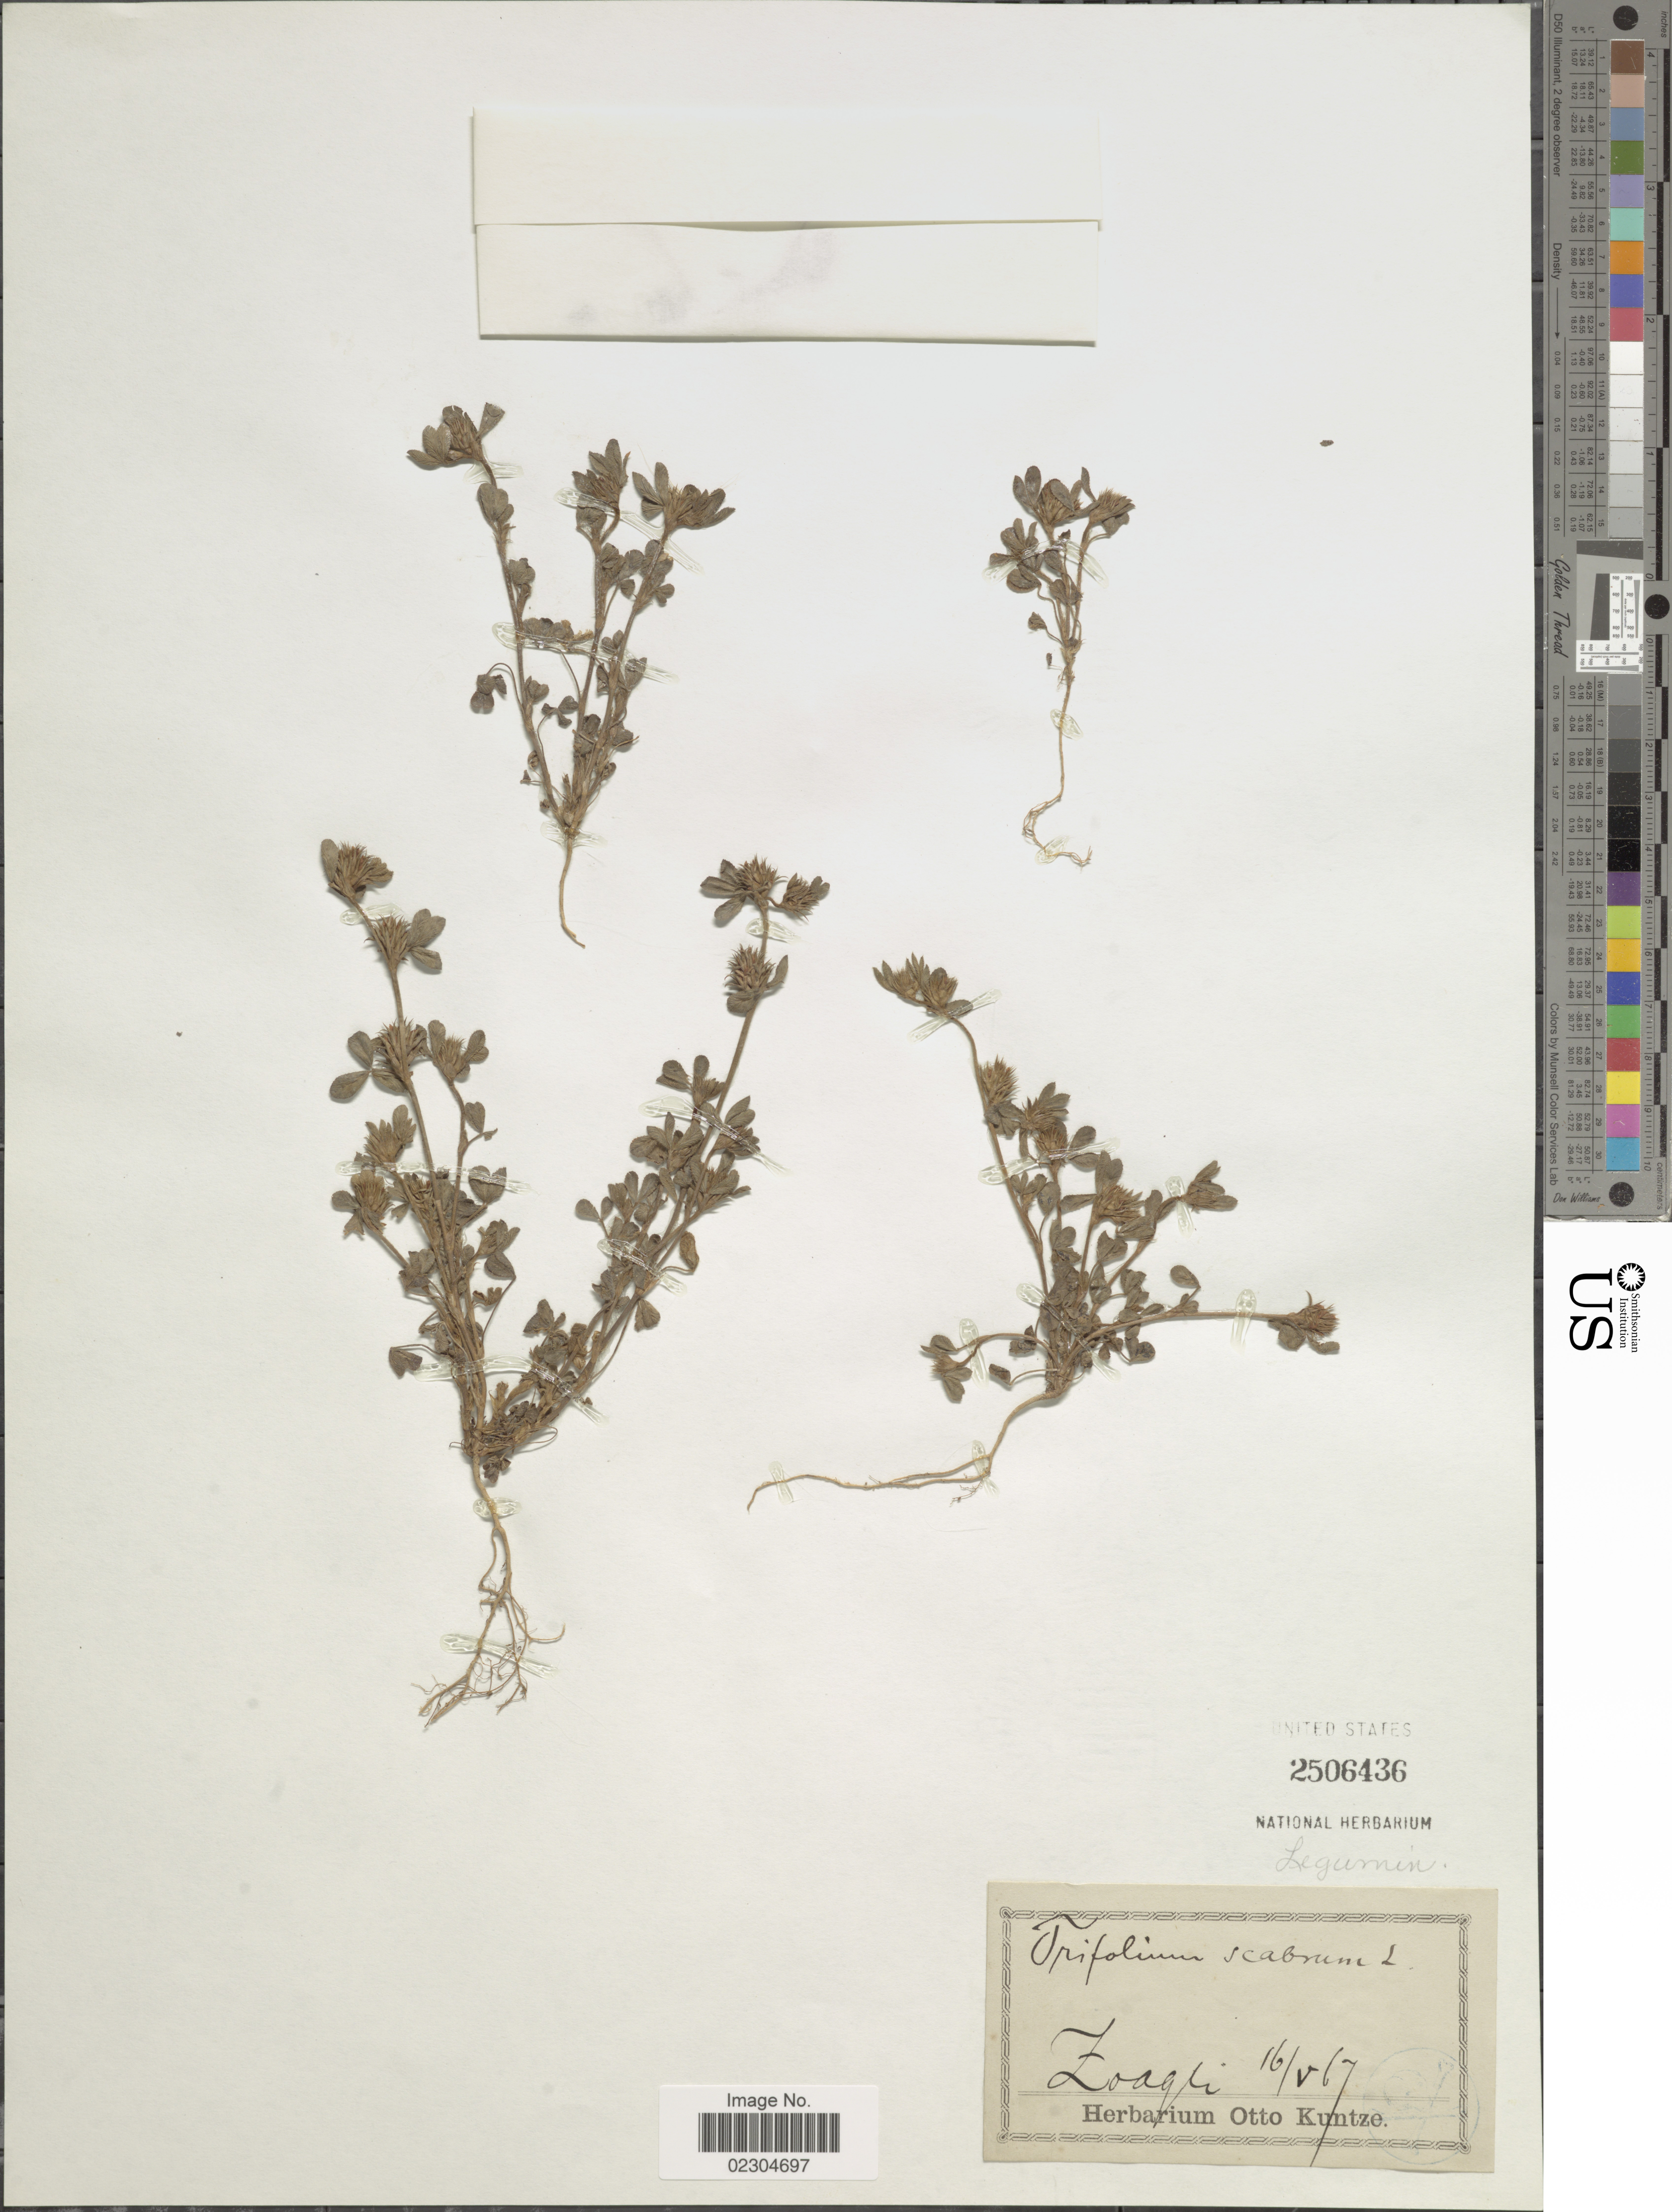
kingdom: Plantae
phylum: Tracheophyta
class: Magnoliopsida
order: Fabales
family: Fabaceae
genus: Trifolium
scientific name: Trifolium scabrum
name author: L.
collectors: ex herb. Otto Kuntze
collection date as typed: Transcribed d/m/y: 16/5/67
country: Italy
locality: Zoagli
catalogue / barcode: US 2506436